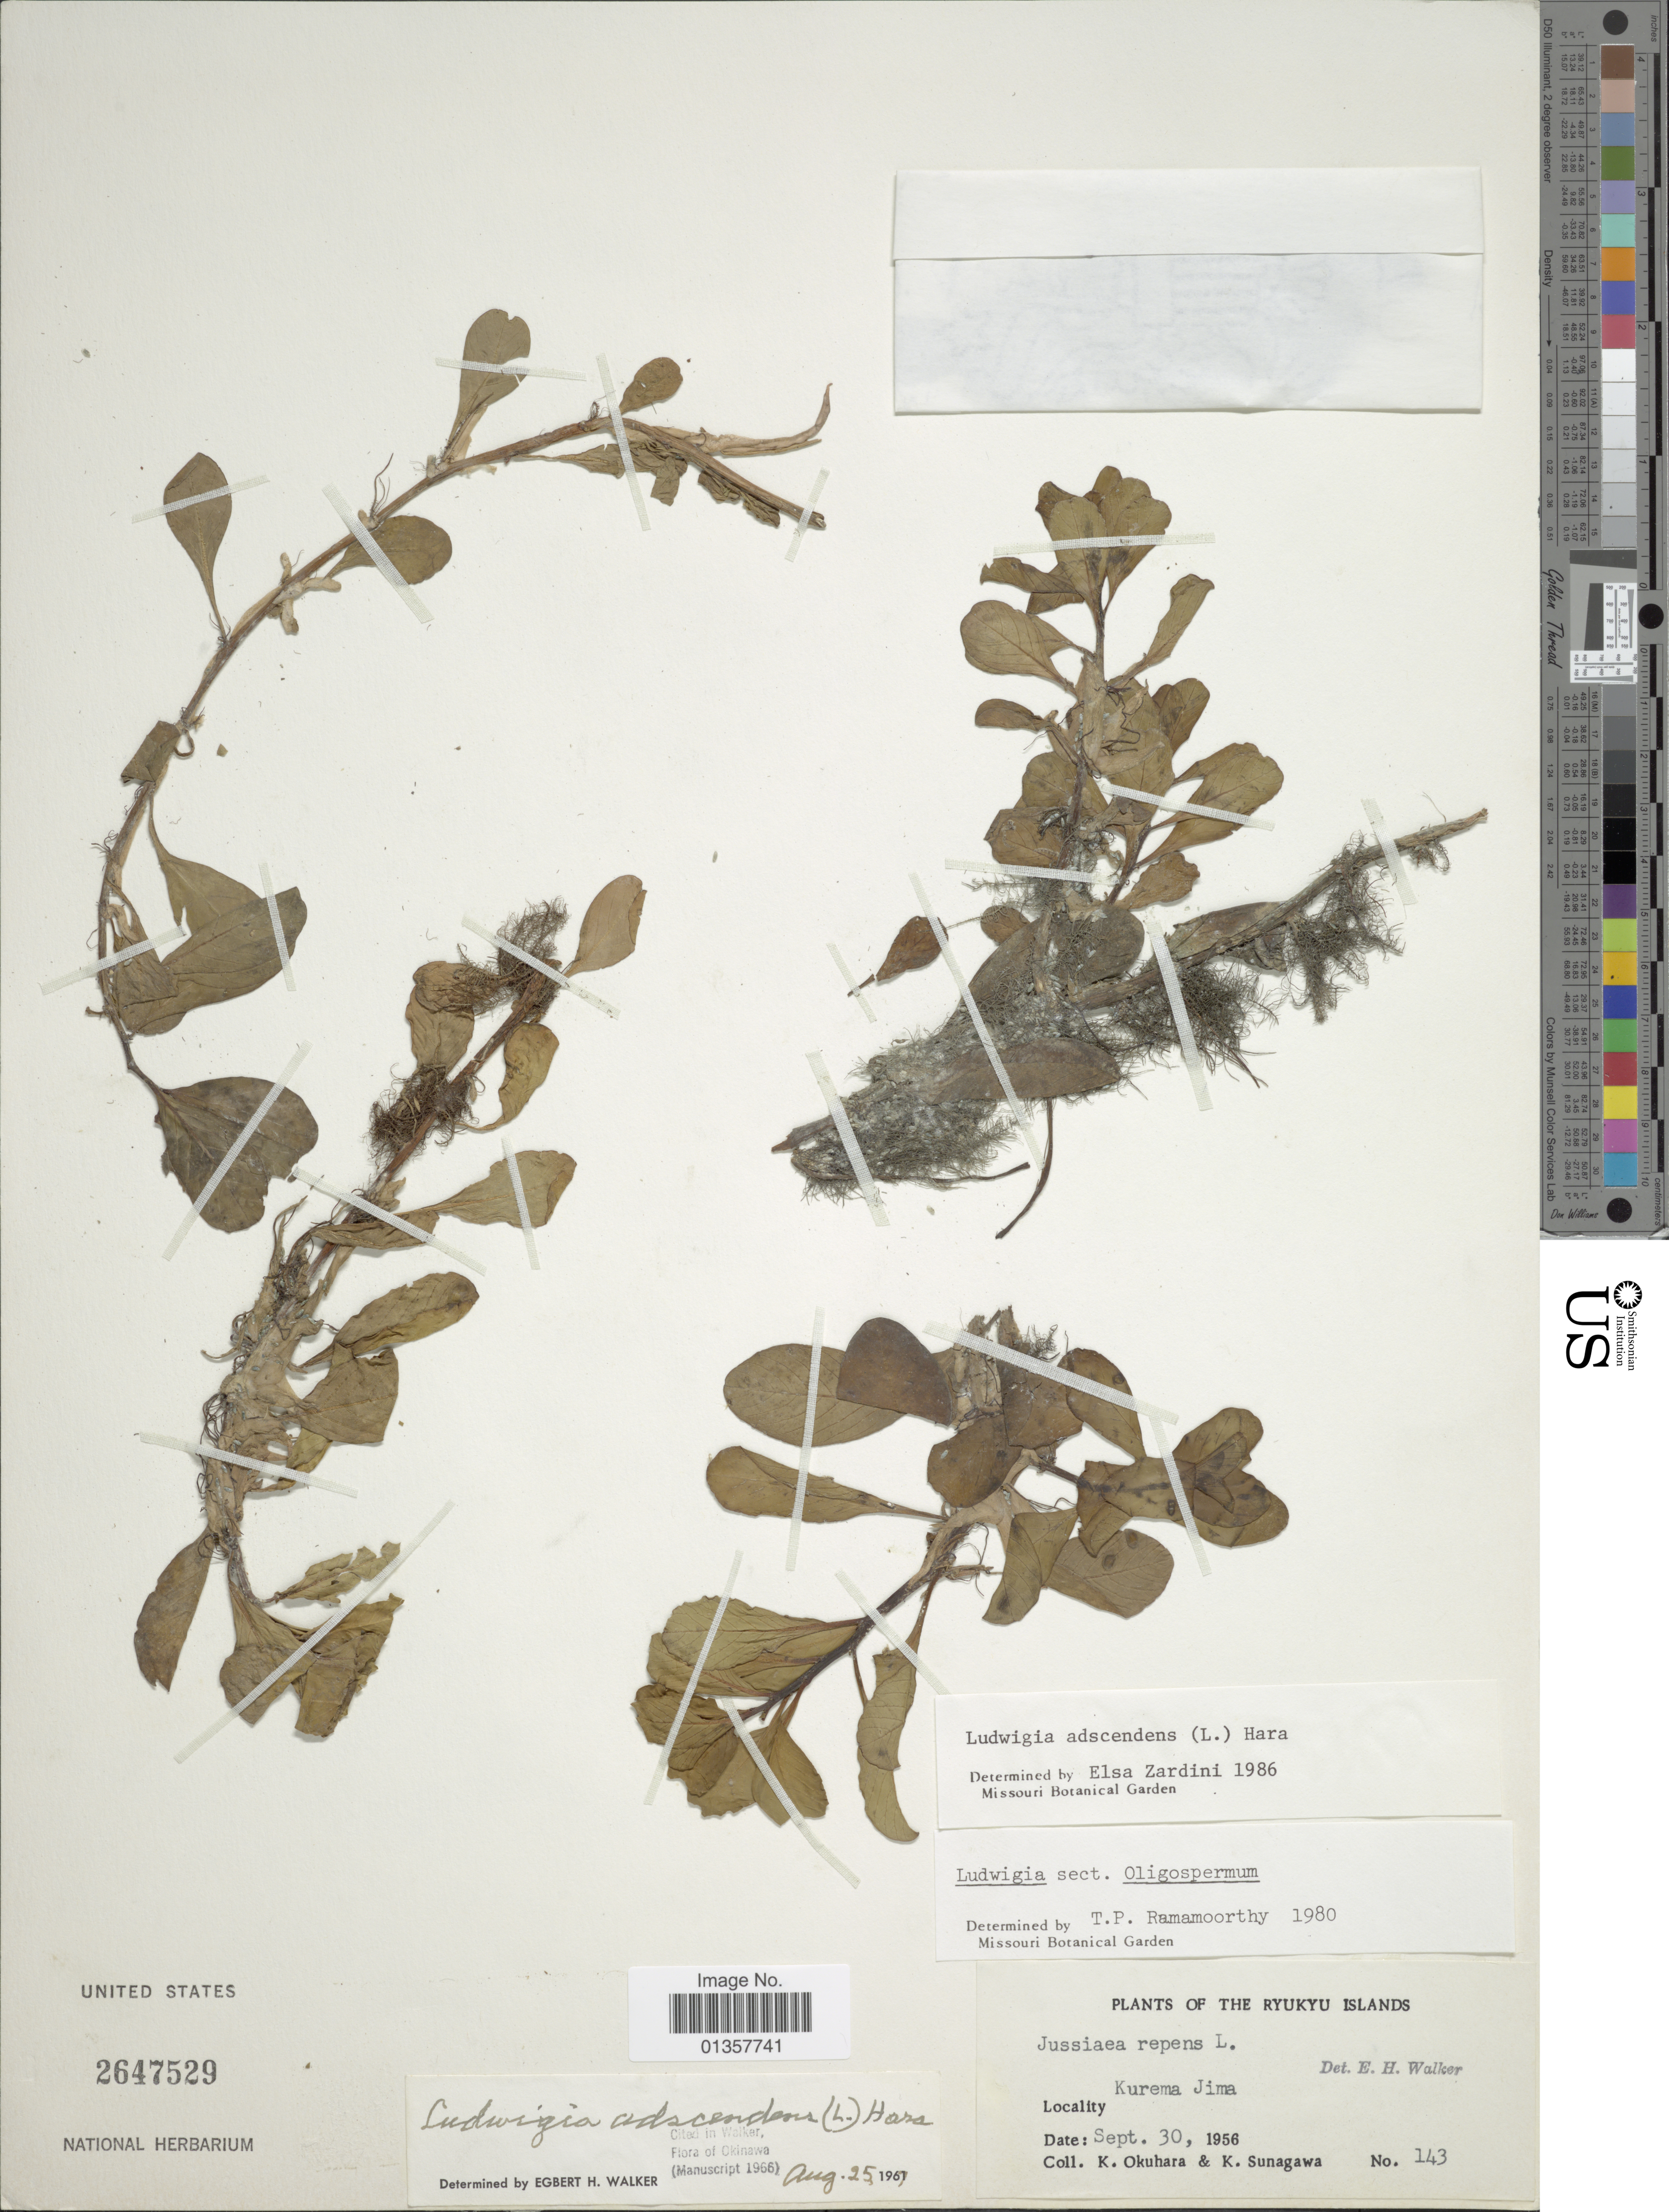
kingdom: Plantae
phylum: Tracheophyta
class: Magnoliopsida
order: Myrtales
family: Onagraceae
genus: Ludwigia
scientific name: Ludwigia adscendens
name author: (L.) H. Hara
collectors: K. Okuhara & K. Sunagawa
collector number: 143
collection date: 1956-09-30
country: Japan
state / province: Okinawa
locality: Ryukyu Isldans, Kurema Jima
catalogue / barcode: US 2647529